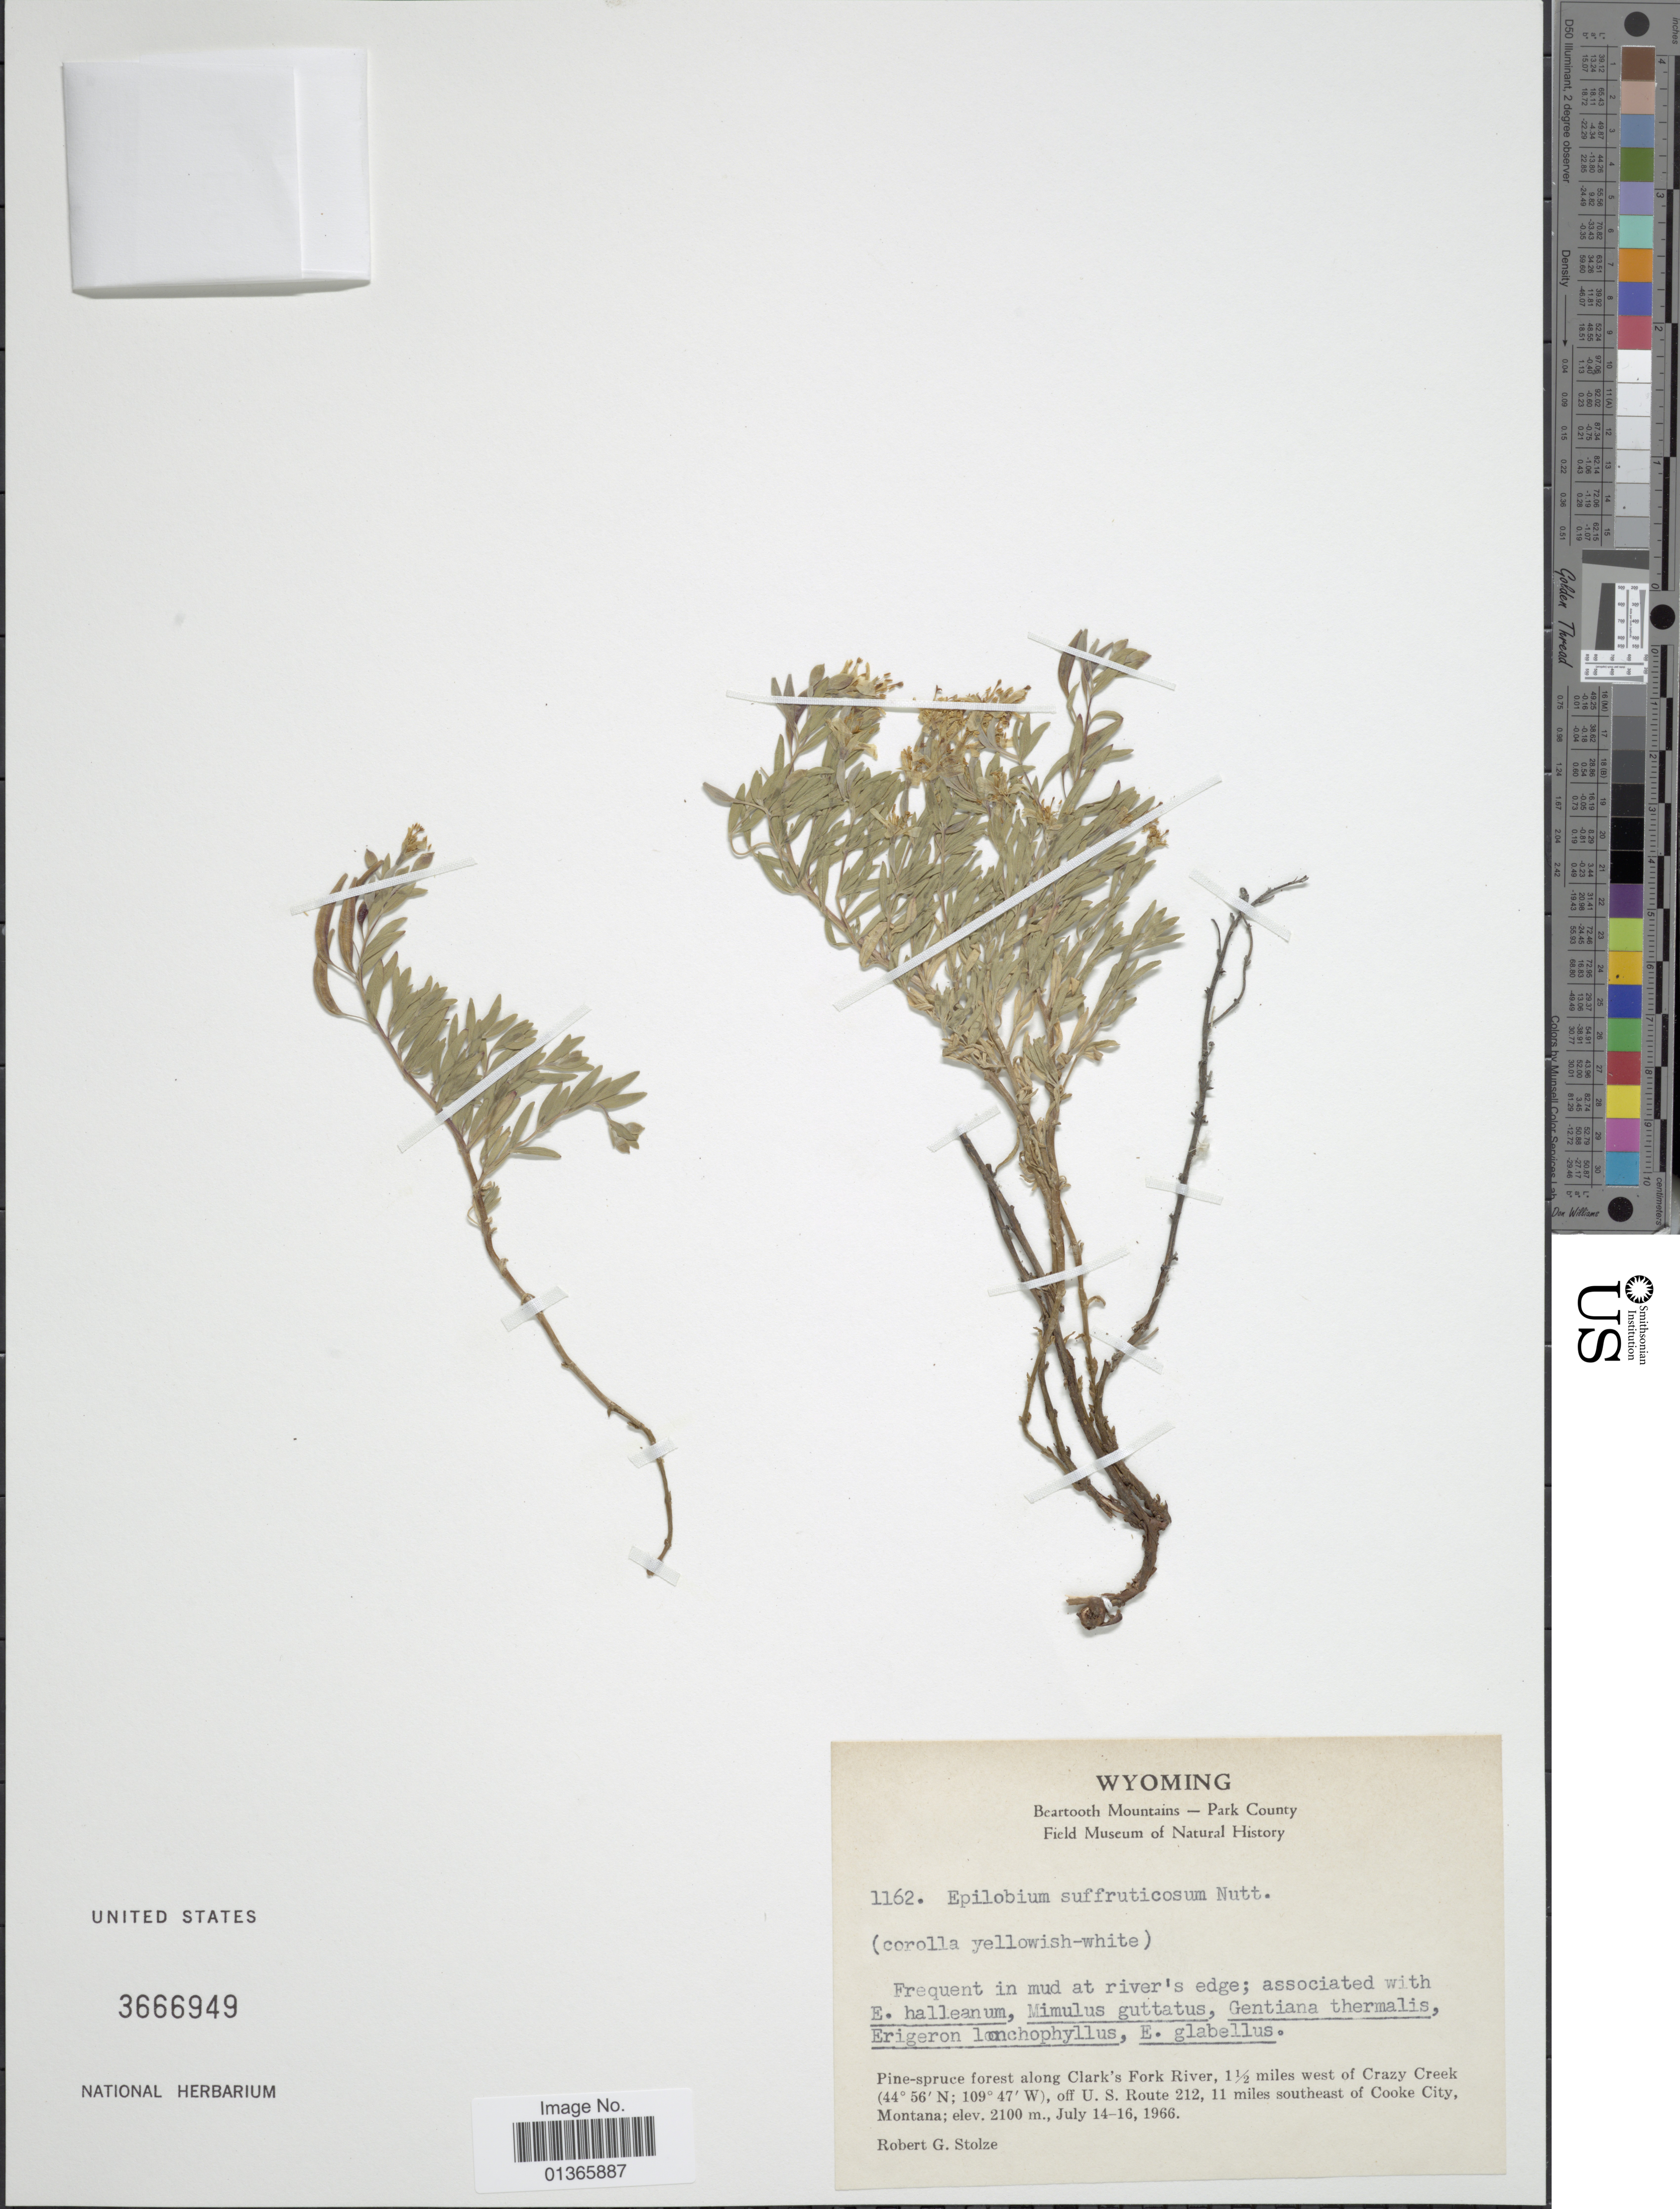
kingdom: Plantae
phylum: Tracheophyta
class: Magnoliopsida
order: Myrtales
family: Onagraceae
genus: Epilobium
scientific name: Epilobium suffruticosum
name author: Nutt. ex Torr. & A. Gray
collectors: R. G. Stolze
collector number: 1162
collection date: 1966-07-14/1966-07-16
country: United States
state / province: Wyoming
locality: Beartooth Mountains - Park County. Pine-spruce forest along Clark's Fork River, 1½ miles west of Crazy Creek, off U.S. Route 212, 11 miles southeast of Cooke City, Montana.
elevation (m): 2100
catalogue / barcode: US 3666949